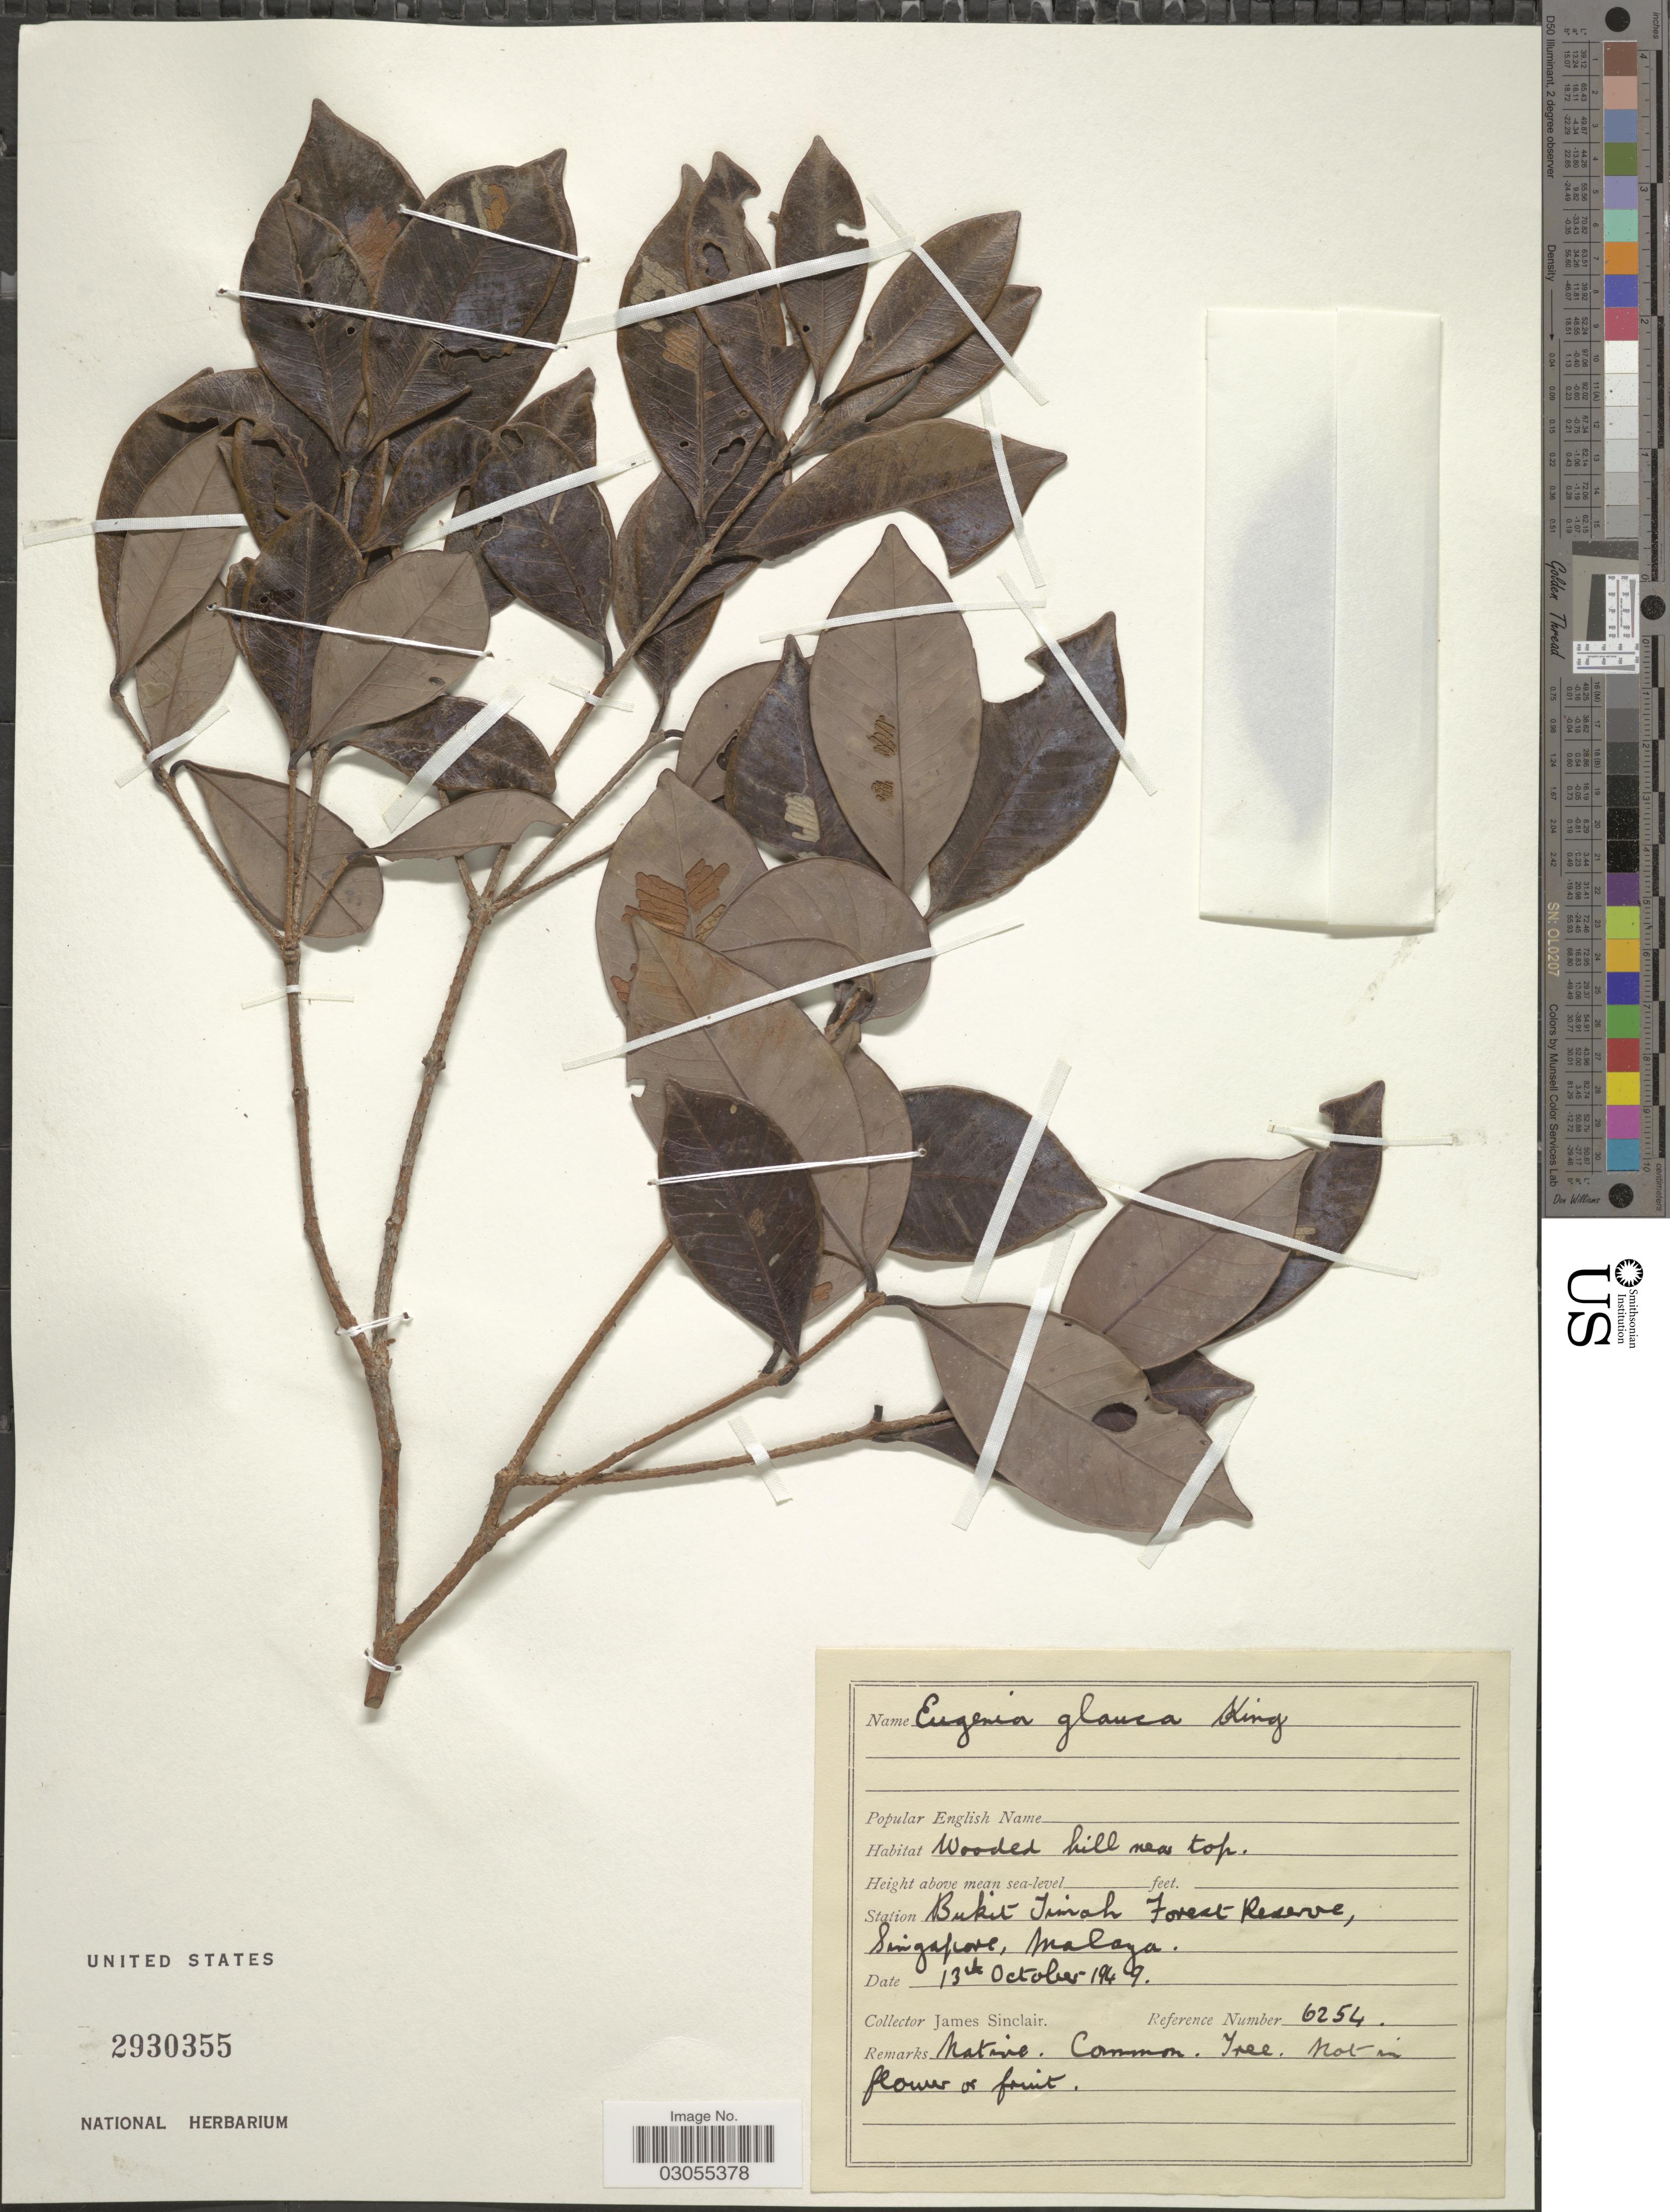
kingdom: Plantae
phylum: Tracheophyta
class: Magnoliopsida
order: Myrtales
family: Myrtaceae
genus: Syzygium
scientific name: Syzygium glaucum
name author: (King) Chantar. & J.Parn.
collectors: J. Sinclair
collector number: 6254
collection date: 1949-10-13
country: Singapore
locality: Bukit Timah Forest Reserve, Malaya.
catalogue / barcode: US 2930355